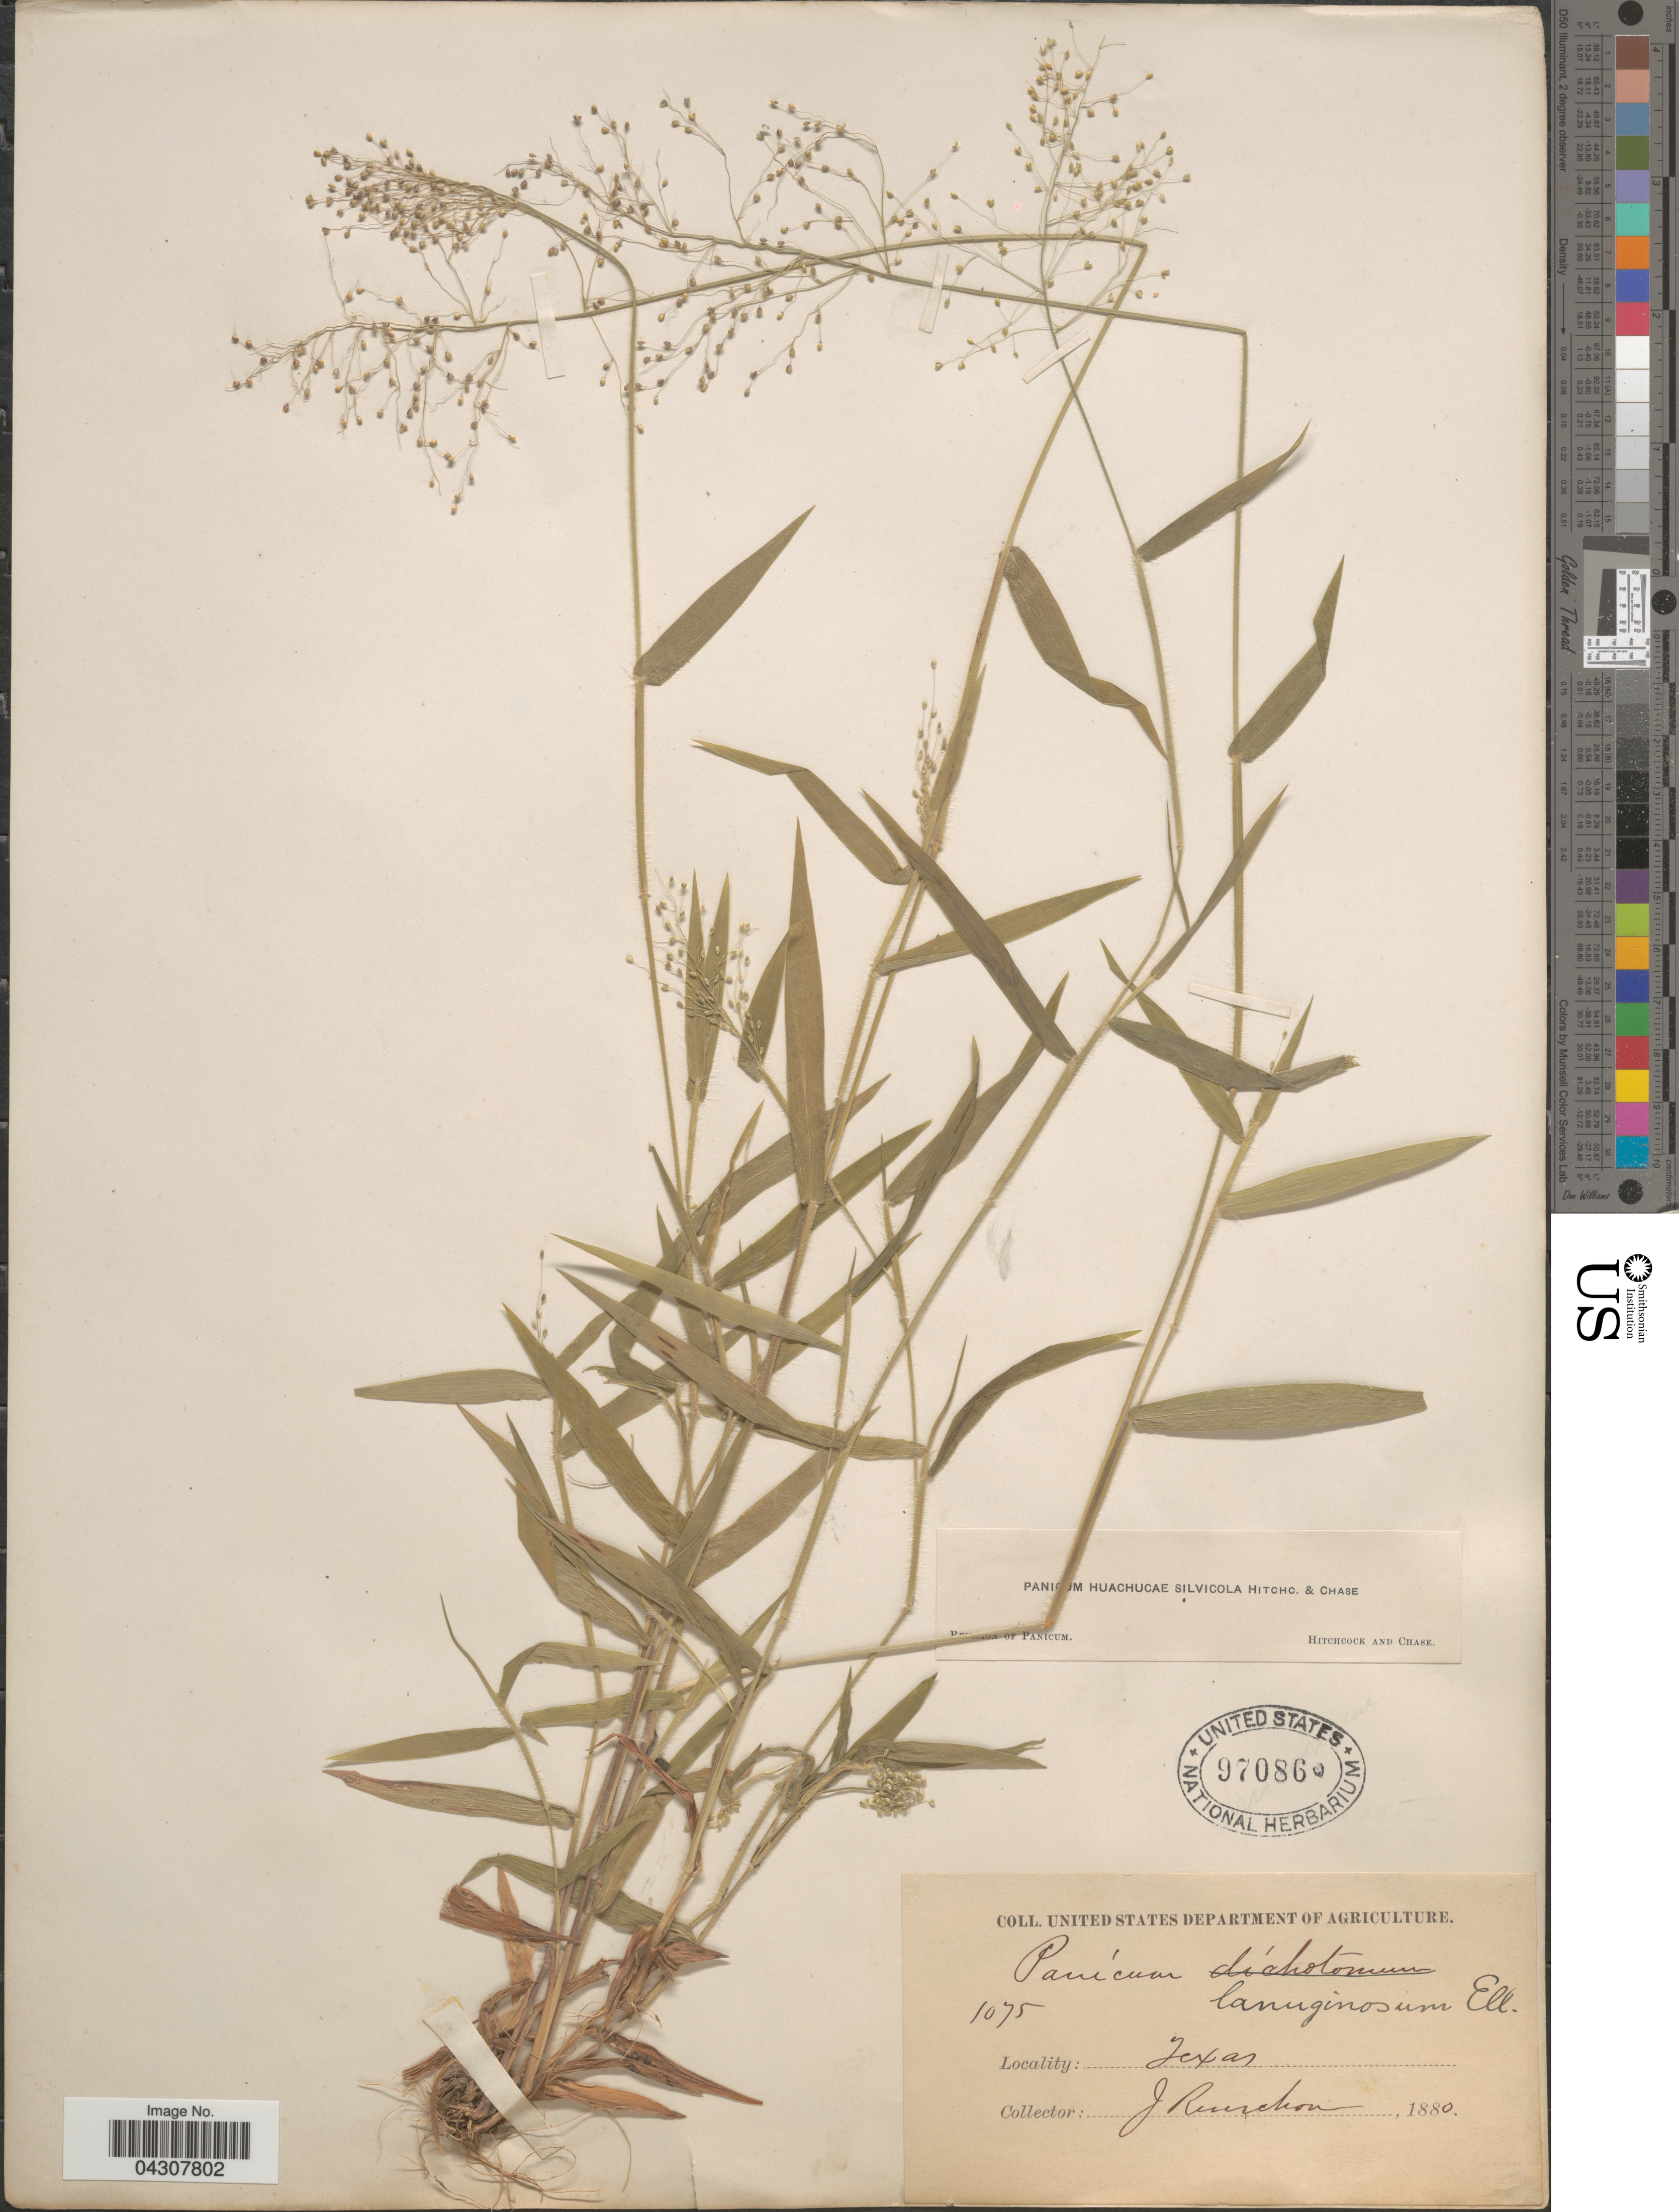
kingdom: Plantae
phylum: Tracheophyta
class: Liliopsida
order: Poales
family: Poaceae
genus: Dichanthelium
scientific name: Dichanthelium acuminatum var. acuminatum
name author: (Sw.) Gould & C.A. Clark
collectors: J. Reverchon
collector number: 1075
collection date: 1880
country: United States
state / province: Texas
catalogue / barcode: US 970860